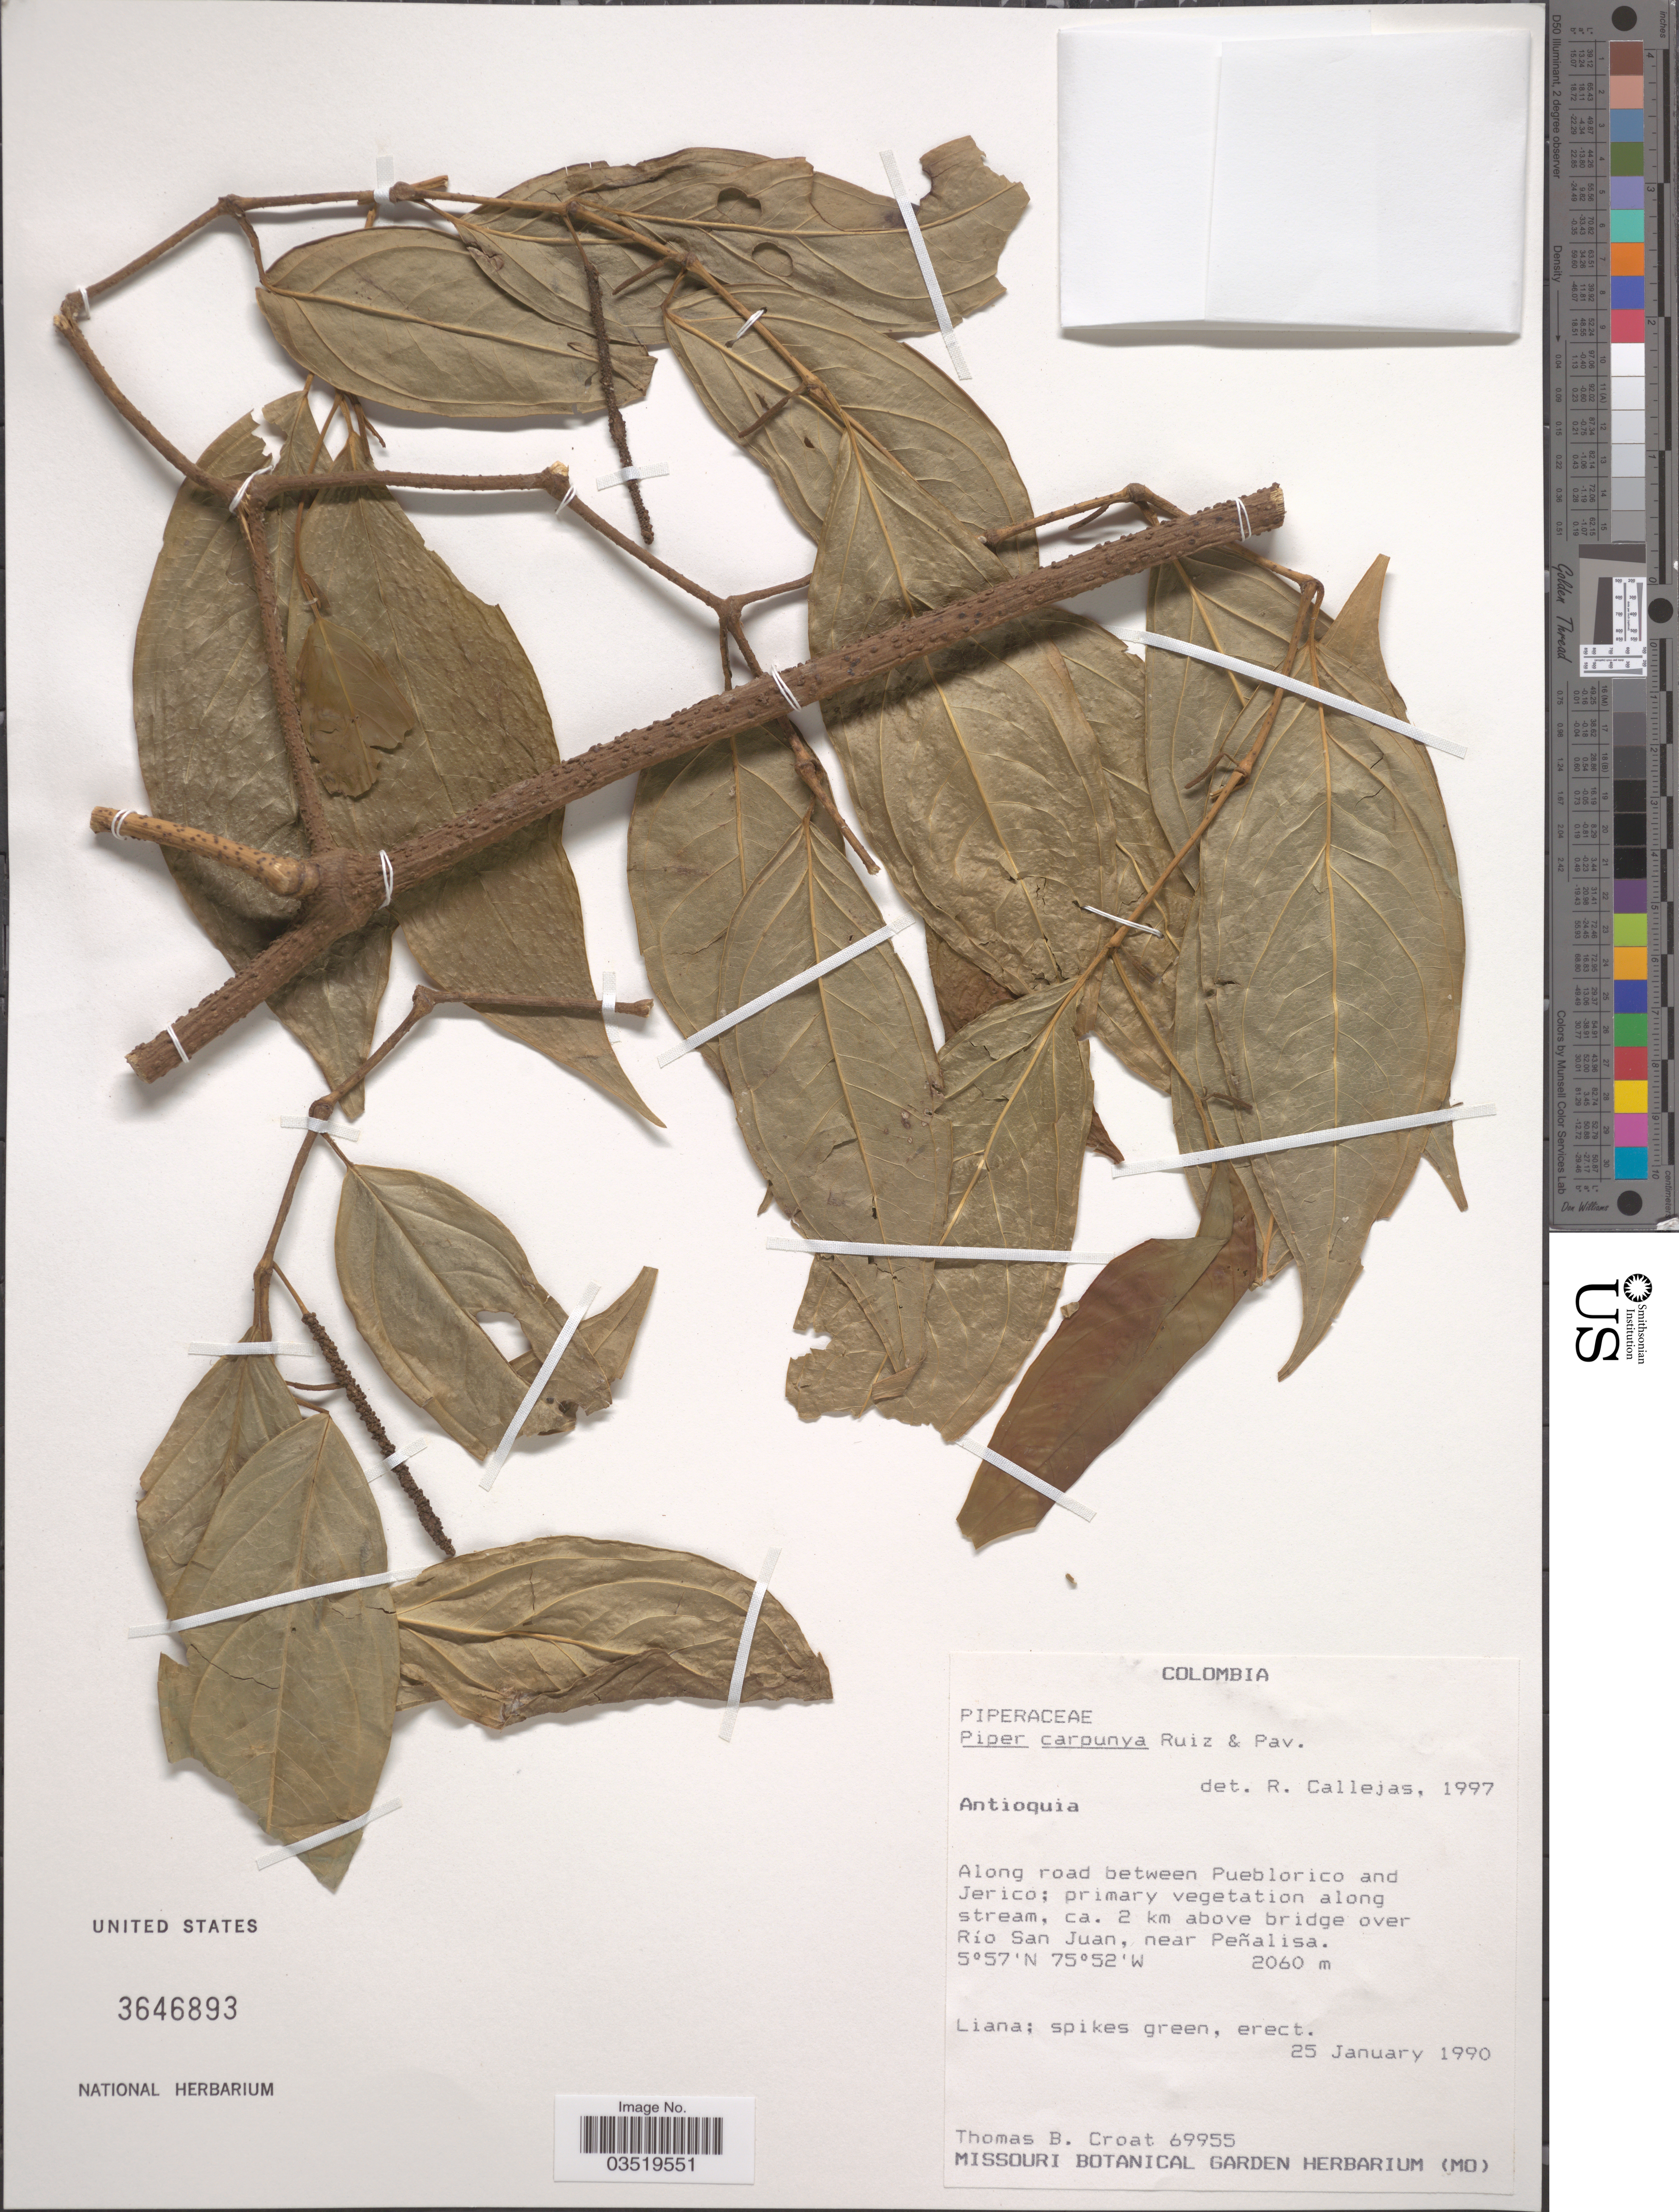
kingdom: Plantae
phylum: Tracheophyta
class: Magnoliopsida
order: Piperales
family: Piperaceae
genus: Piper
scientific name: Piper carpunya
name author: Ruiz & Pav.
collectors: T. B. Croat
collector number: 69955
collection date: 1990-01-25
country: Colombia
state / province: Antioquia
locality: Along road between Pueblorico and Jerico; primary vegetation along stream, ca. 2 km above bridge over Río San Juan, near Peñalisa.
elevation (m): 2060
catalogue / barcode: US 3646893